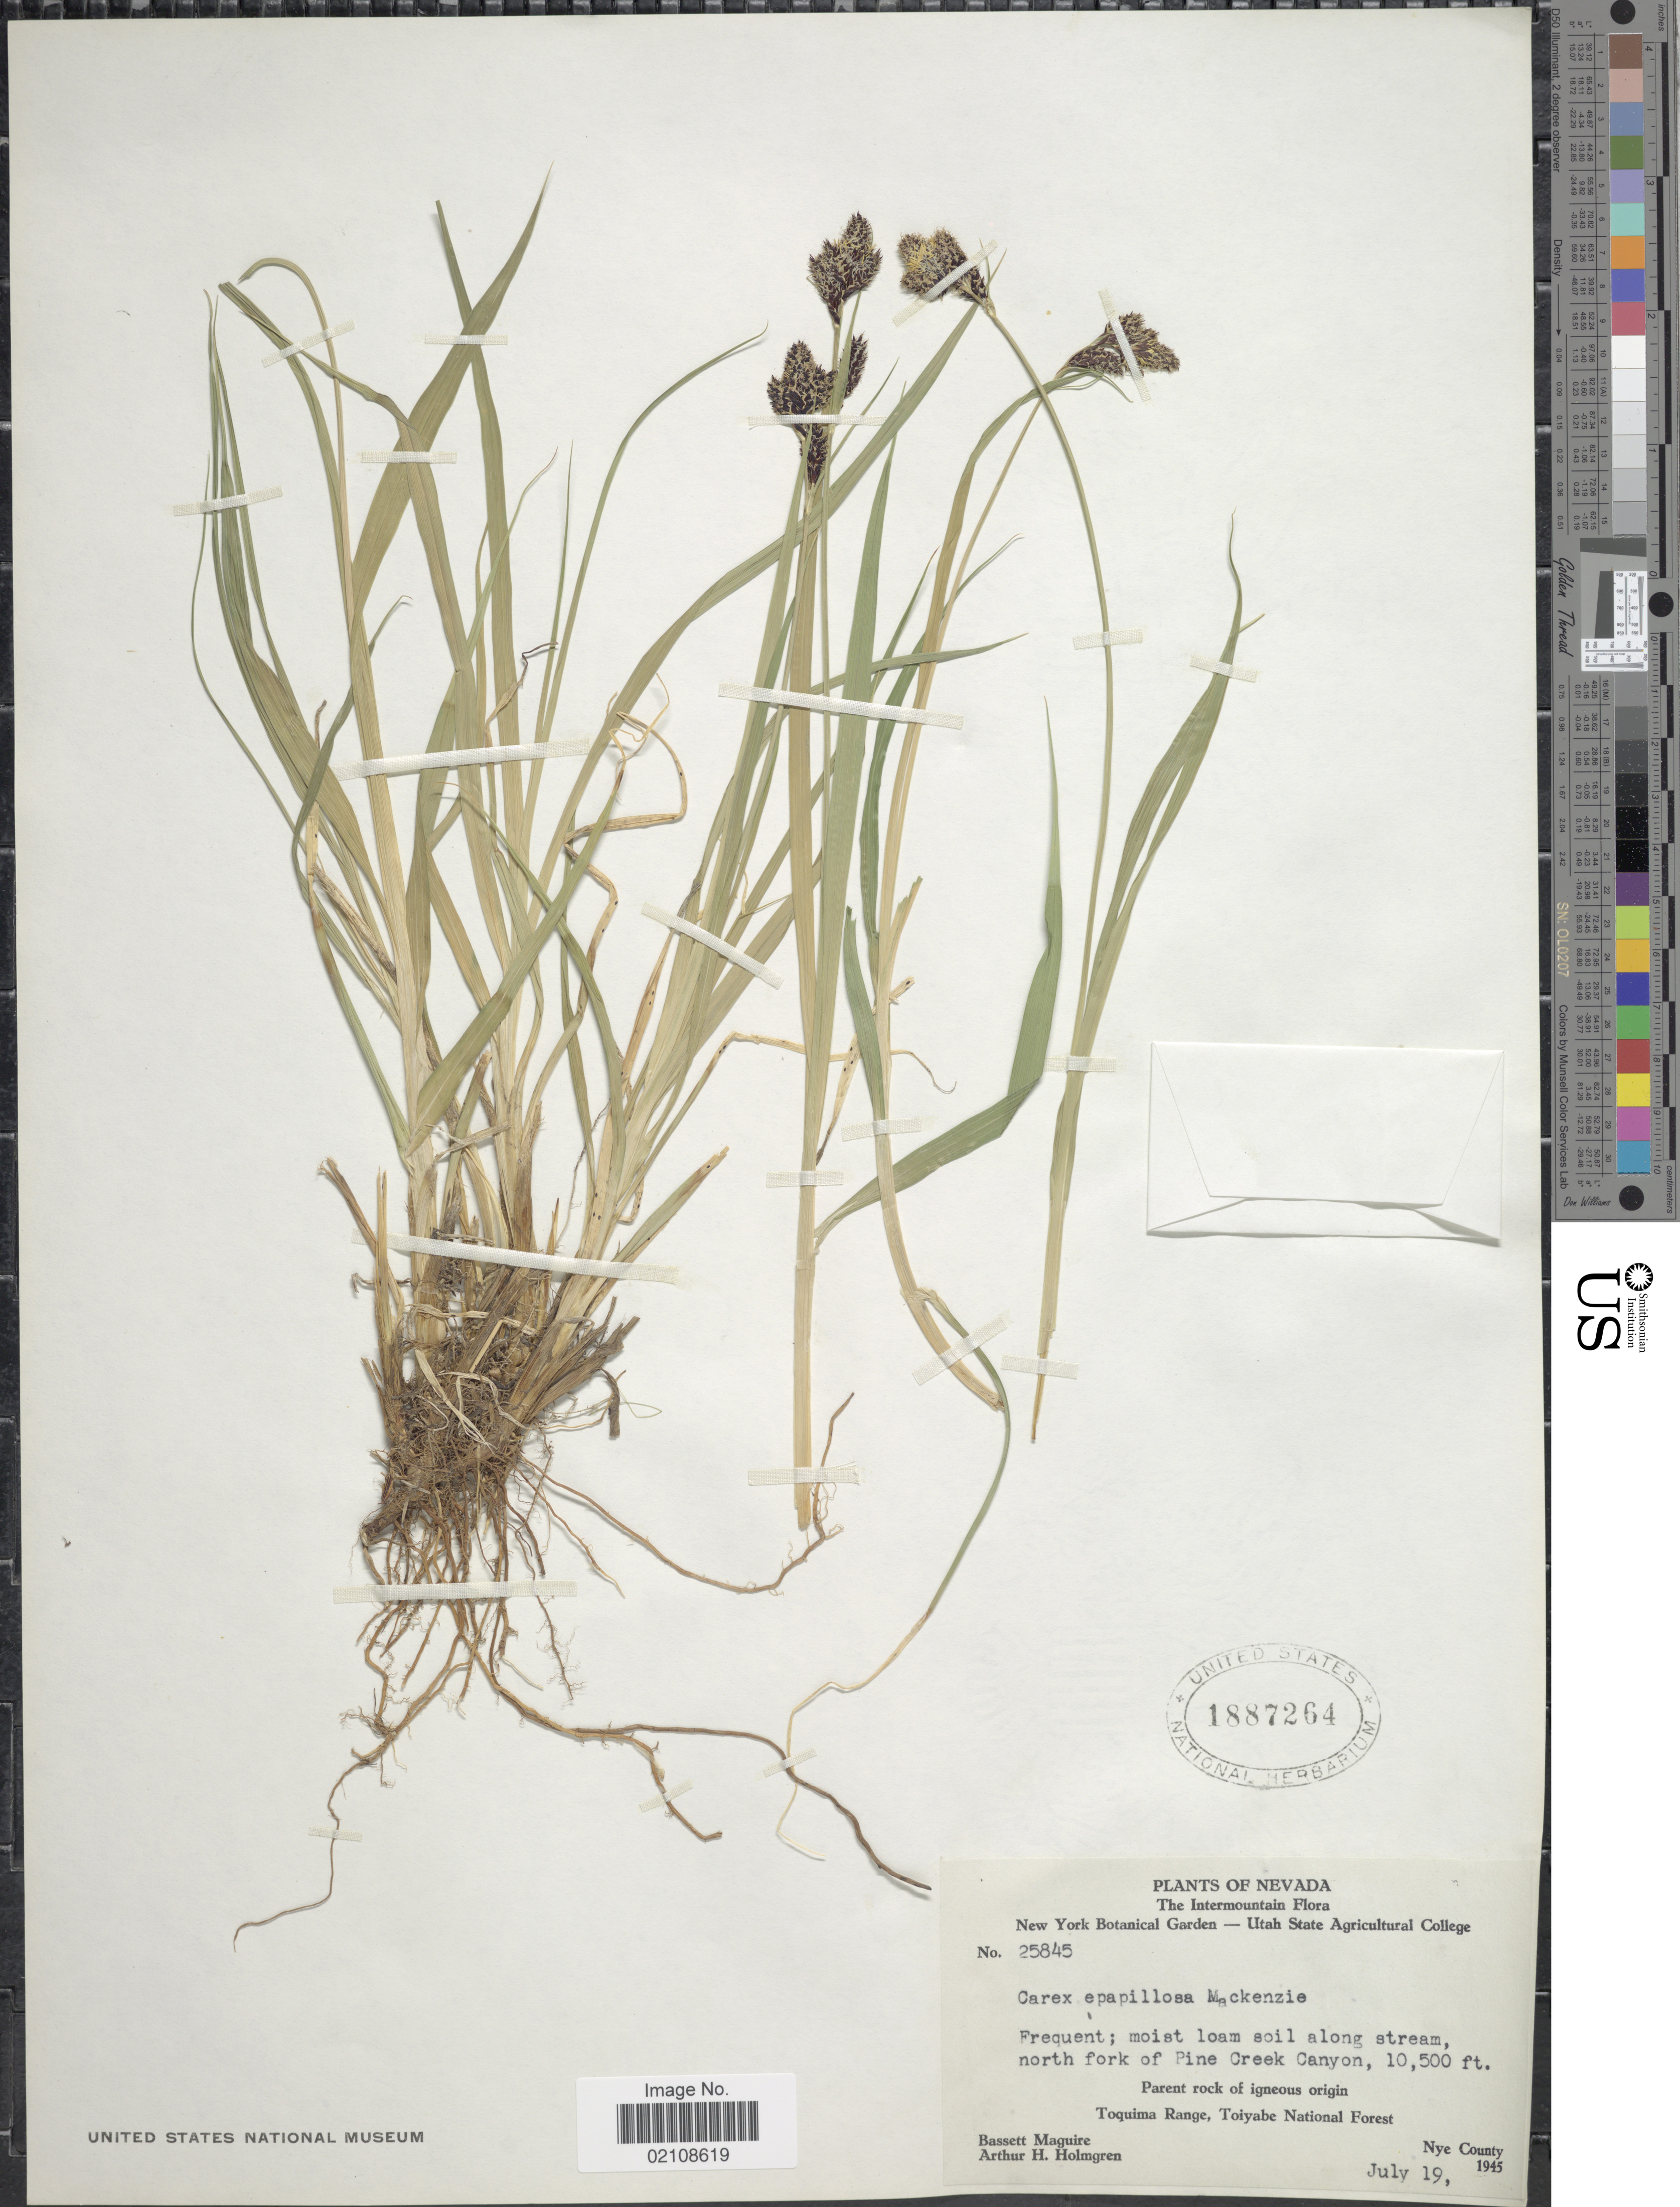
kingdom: Plantae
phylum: Tracheophyta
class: Liliopsida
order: Poales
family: Cyperaceae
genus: Carex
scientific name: Carex epapillosa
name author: Mack.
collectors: B. Maguire & A. H. Holmgren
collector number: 25845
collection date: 1945-07-19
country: United States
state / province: Nevada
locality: The Intermountain, moist loam along stream, north forth of Pine Creek Canyon, Parent rock of igneous origin, Toquima Range, Toiyabe National Forest, Nye County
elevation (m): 3200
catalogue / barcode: US 1887264